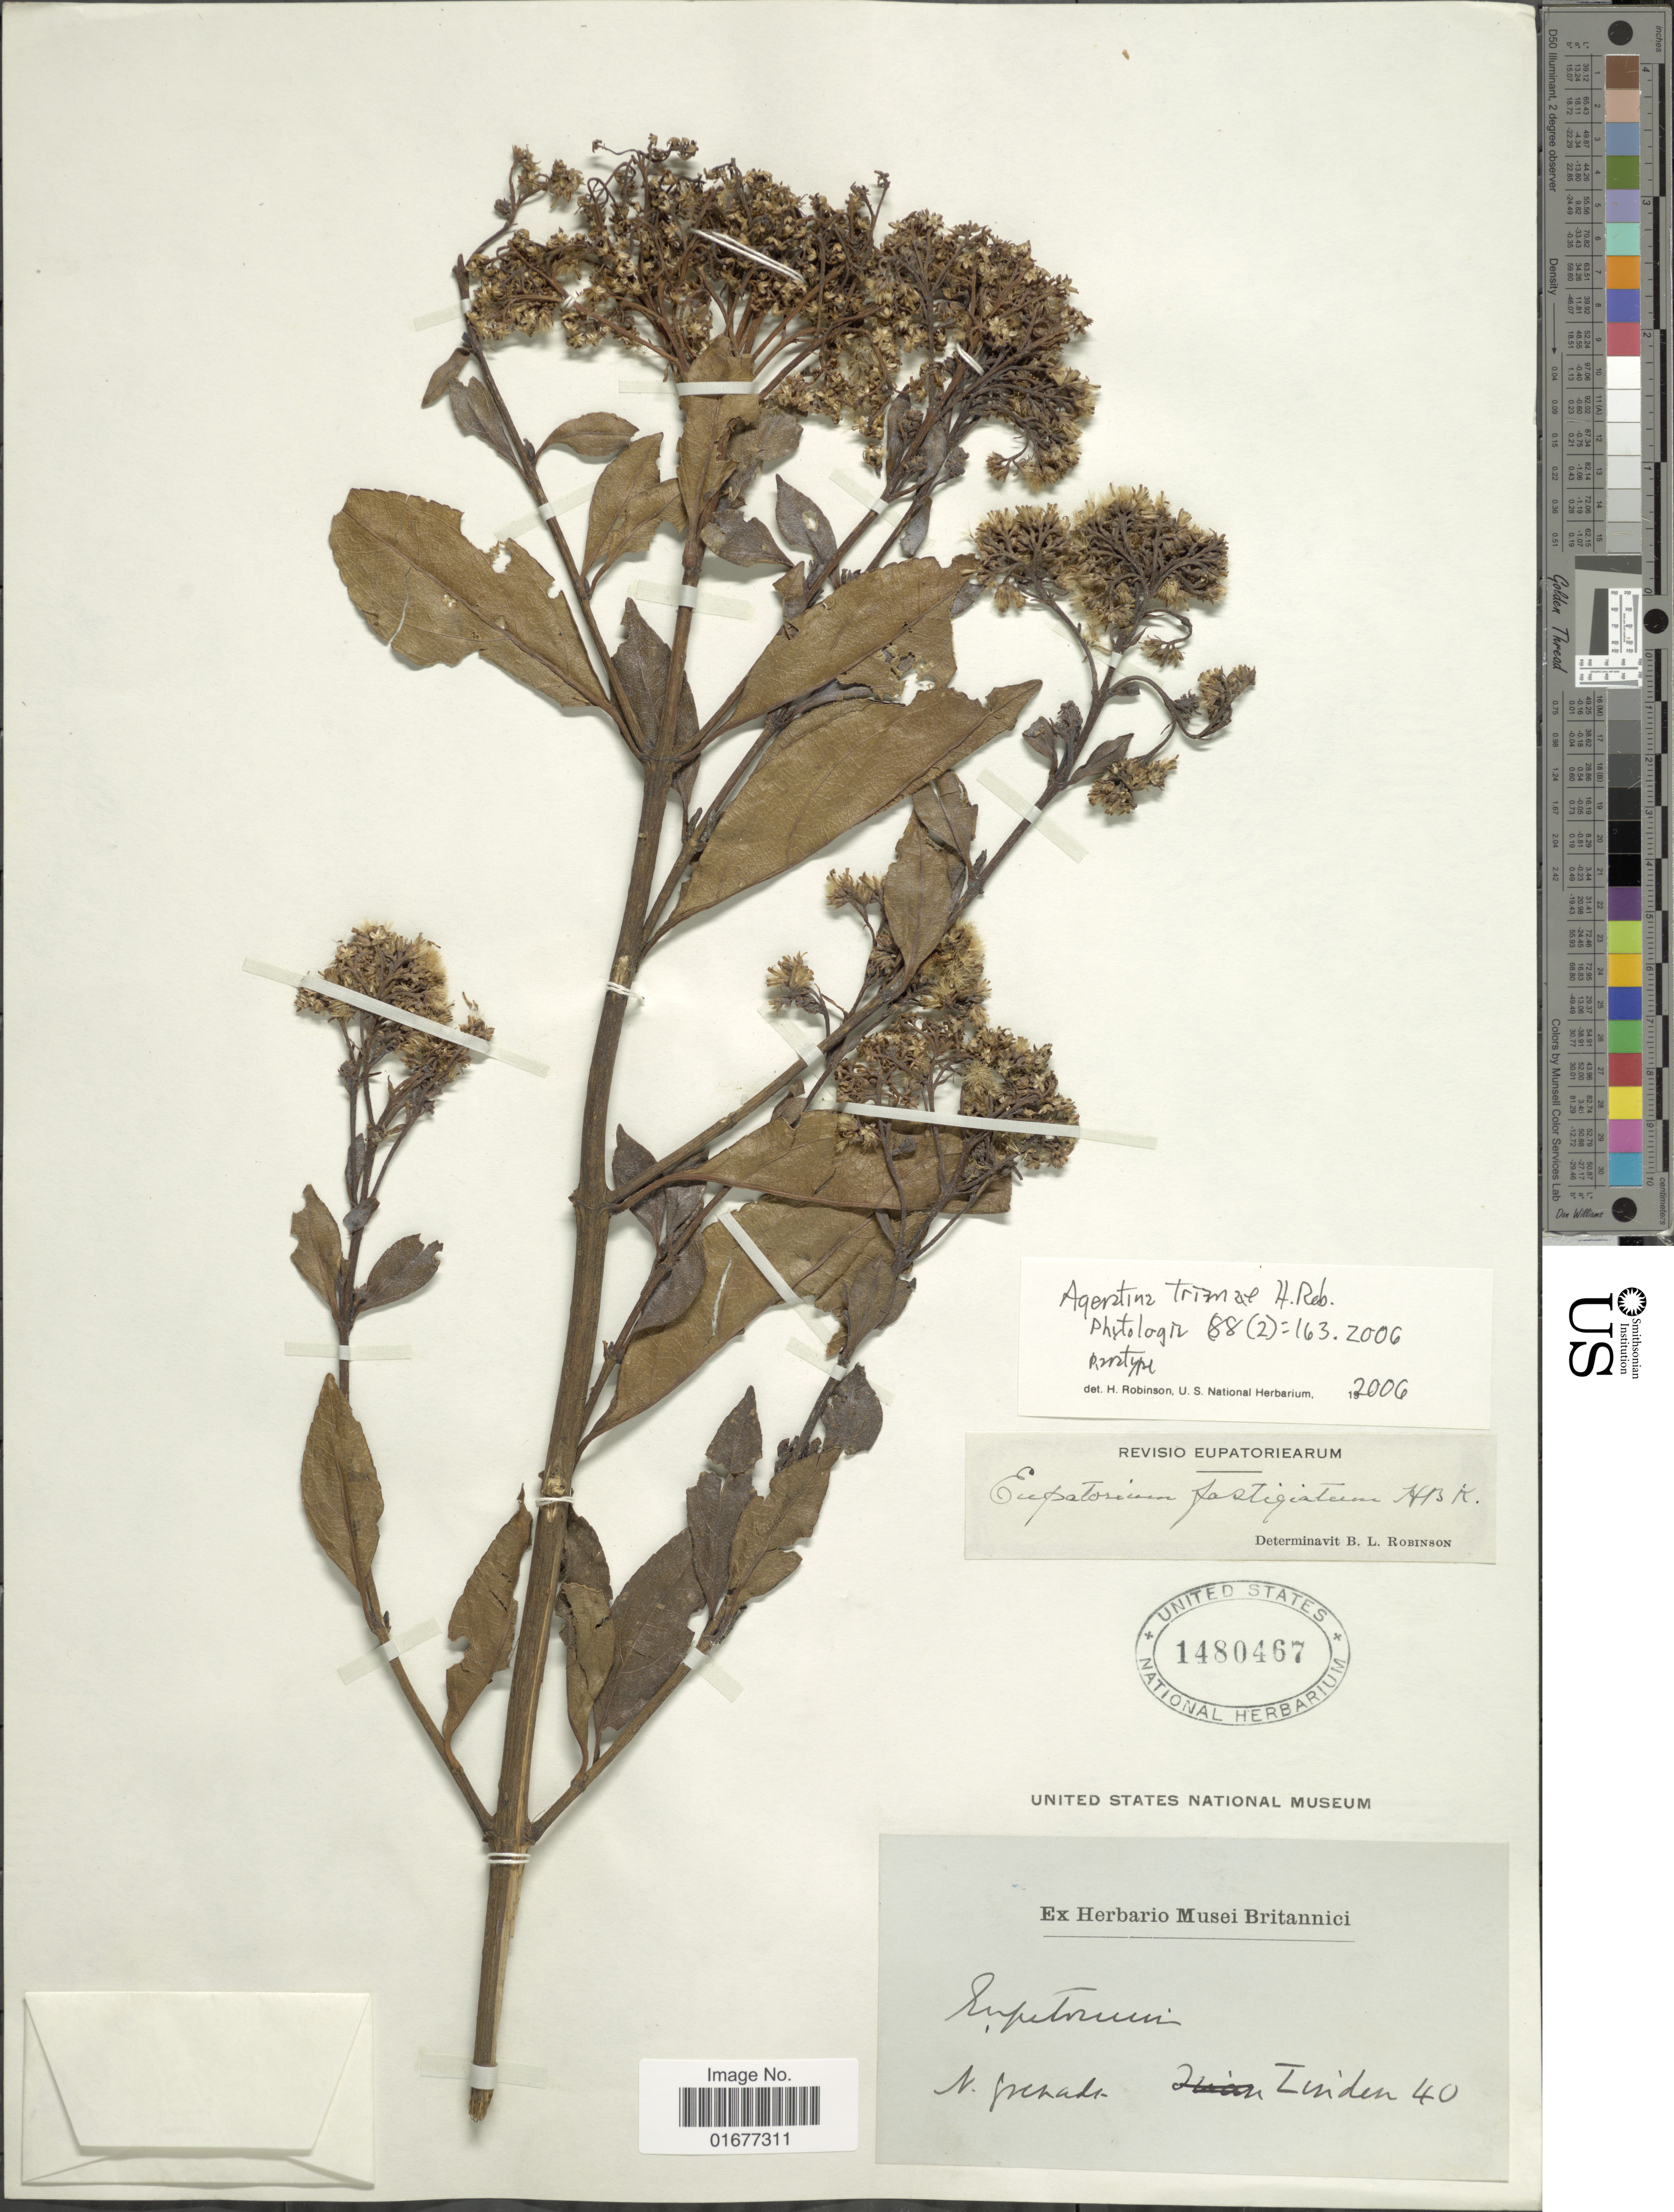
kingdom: Plantae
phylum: Tracheophyta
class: Magnoliopsida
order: Asterales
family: Asteraceae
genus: Ageratina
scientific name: Ageratina fastigiata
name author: (Kunth) R.M. King & H. Rob.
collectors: -- Linden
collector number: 40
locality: N. Grenada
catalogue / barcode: US 1480467